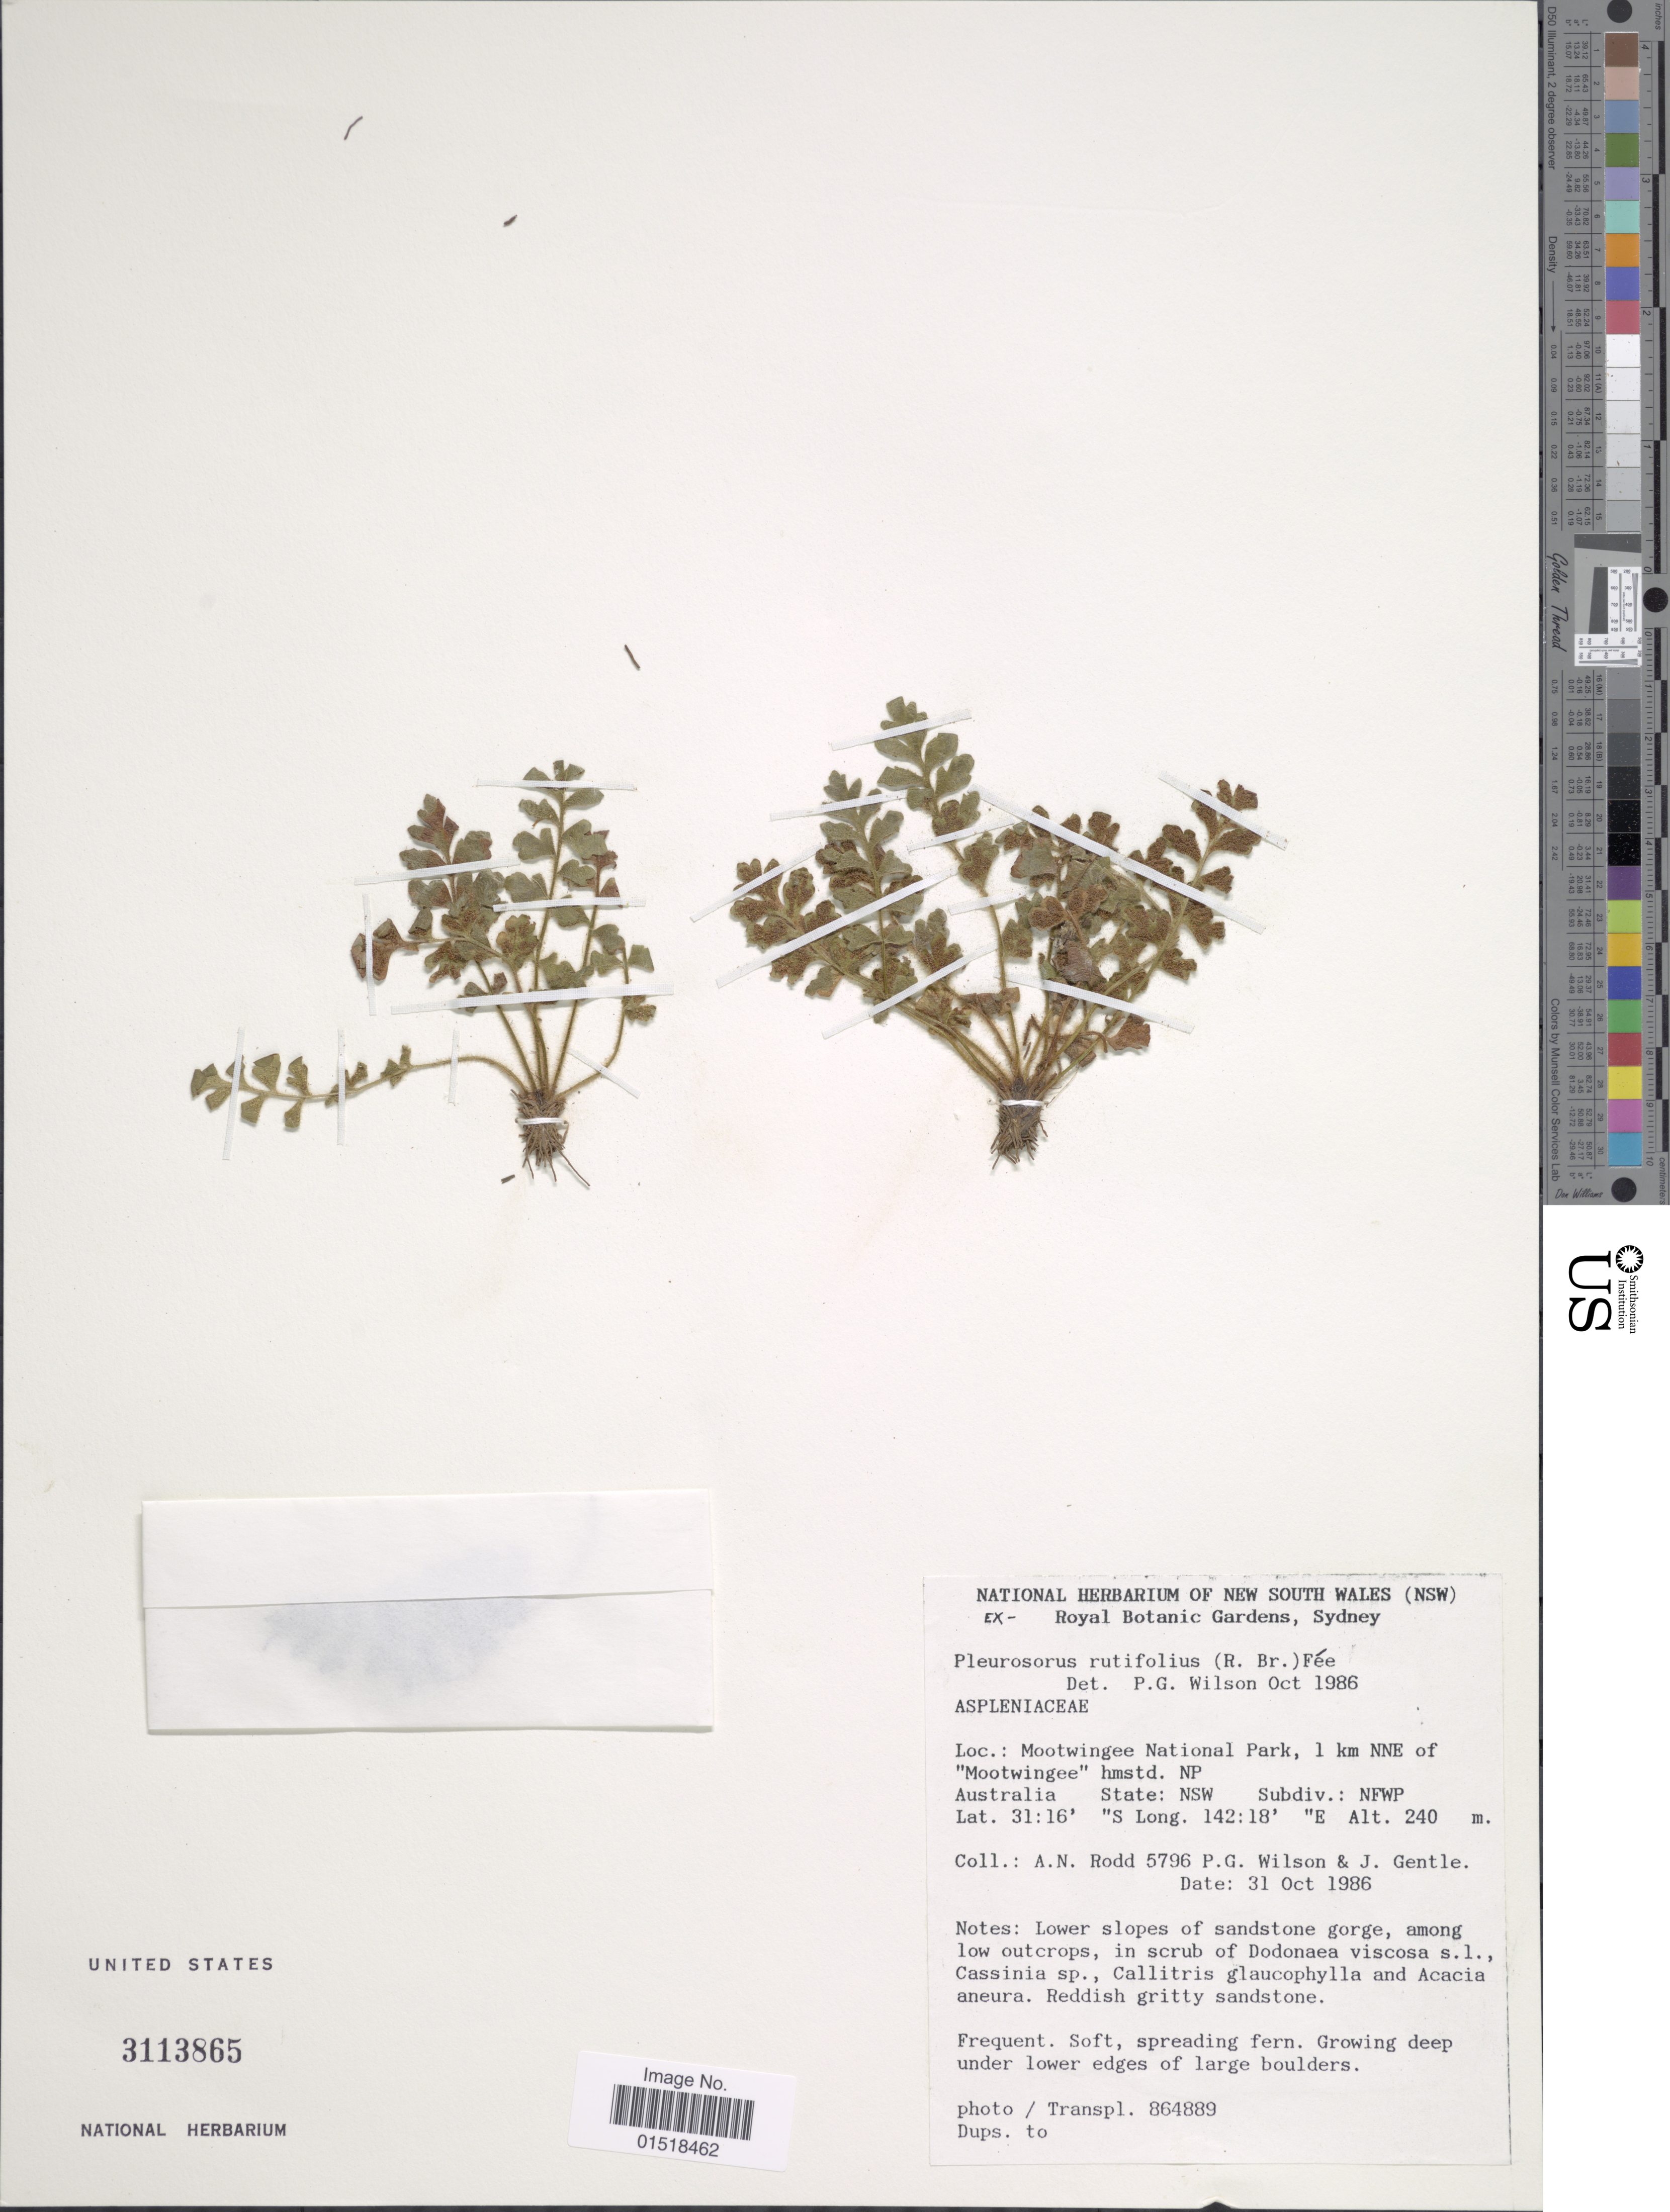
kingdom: Plantae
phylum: Tracheophyta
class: Polypodiopsida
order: Polypodiales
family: Aspleniaceae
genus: Asplenium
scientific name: Asplenium rutifolium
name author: (P.J. Bergius) Kunze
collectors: A. Rodd, P. G. Wilson & Gentle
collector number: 5796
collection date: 1986-10-31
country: Australia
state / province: New South Wales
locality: Mootwingee National Park, 1 km NNE of "Mootwingee" hmstd. NP. Subdiv.: NFWP.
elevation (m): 240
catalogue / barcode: US 3113865